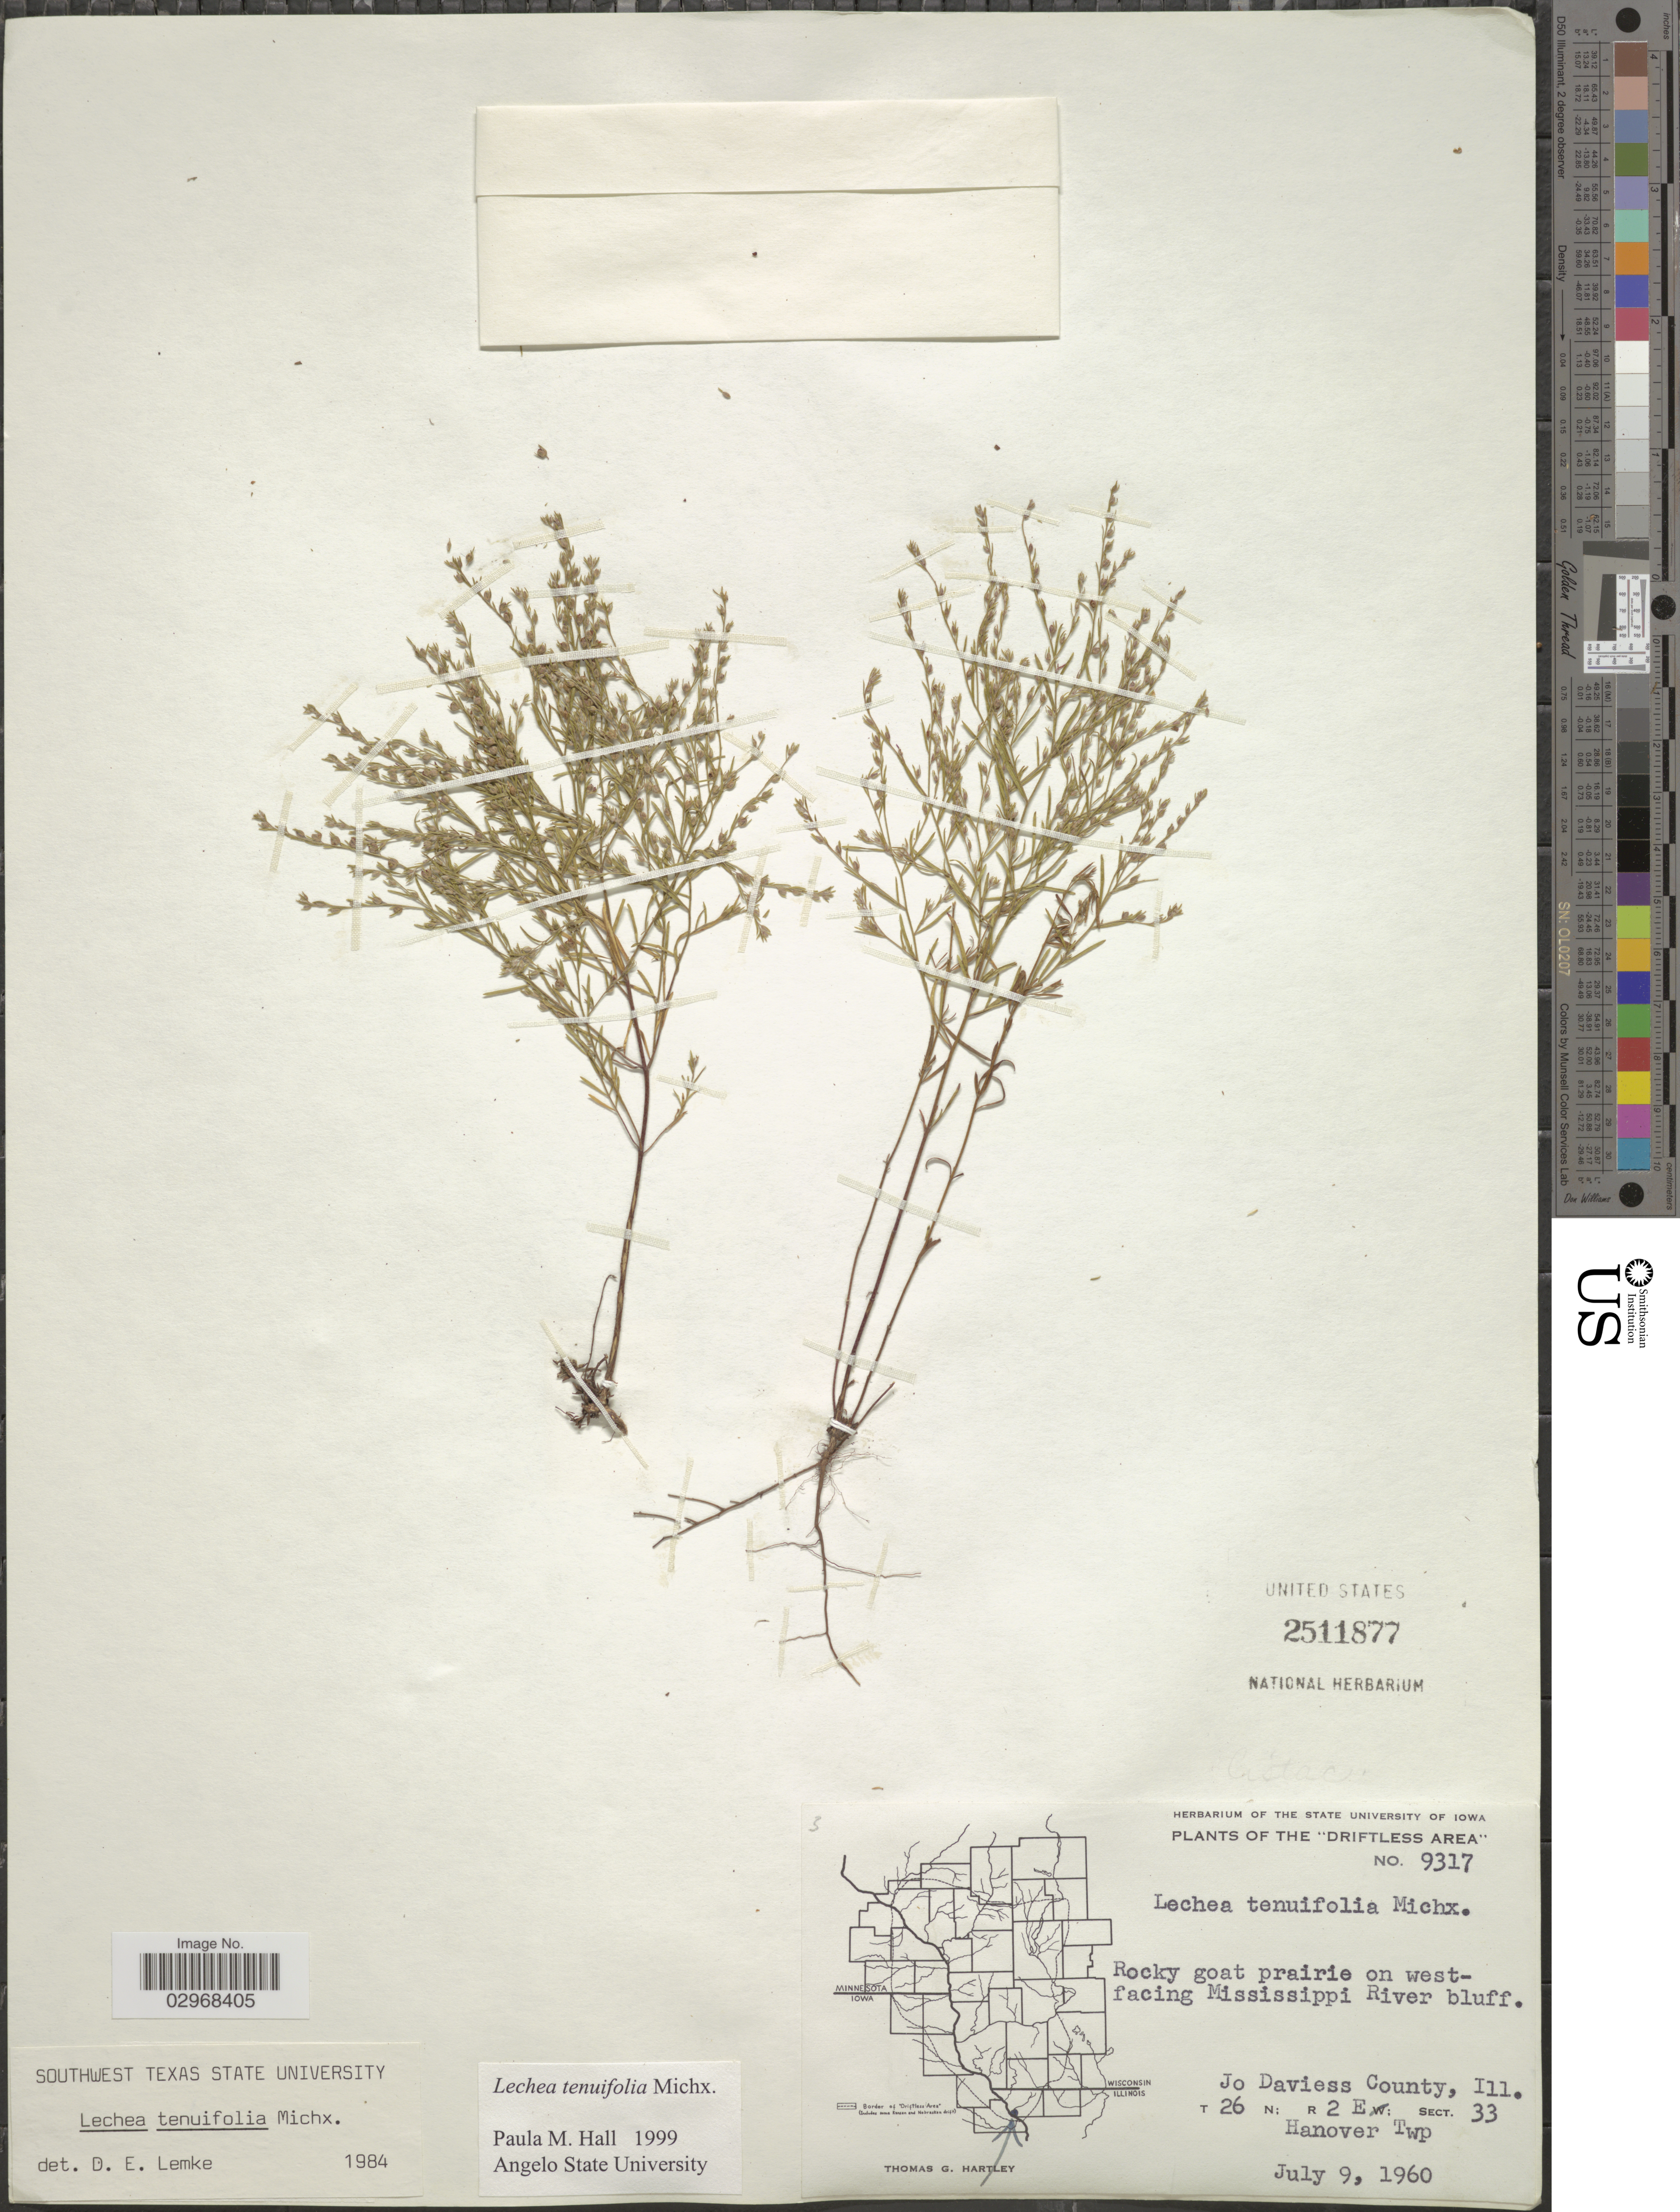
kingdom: Plantae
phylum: Tracheophyta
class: Magnoliopsida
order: Malvales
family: Cistaceae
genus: Lechea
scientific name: Lechea tenuifolia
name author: Michx.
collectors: T. G. Hartley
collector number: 9317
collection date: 1960-07-09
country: United States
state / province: Illinois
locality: The "Driftless area", Rocky goat prairie on west facing Mississippi River bluff, Jo Daviess County, T26N; R2E; Sect.33, Hanover Twp.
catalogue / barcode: US 2511877